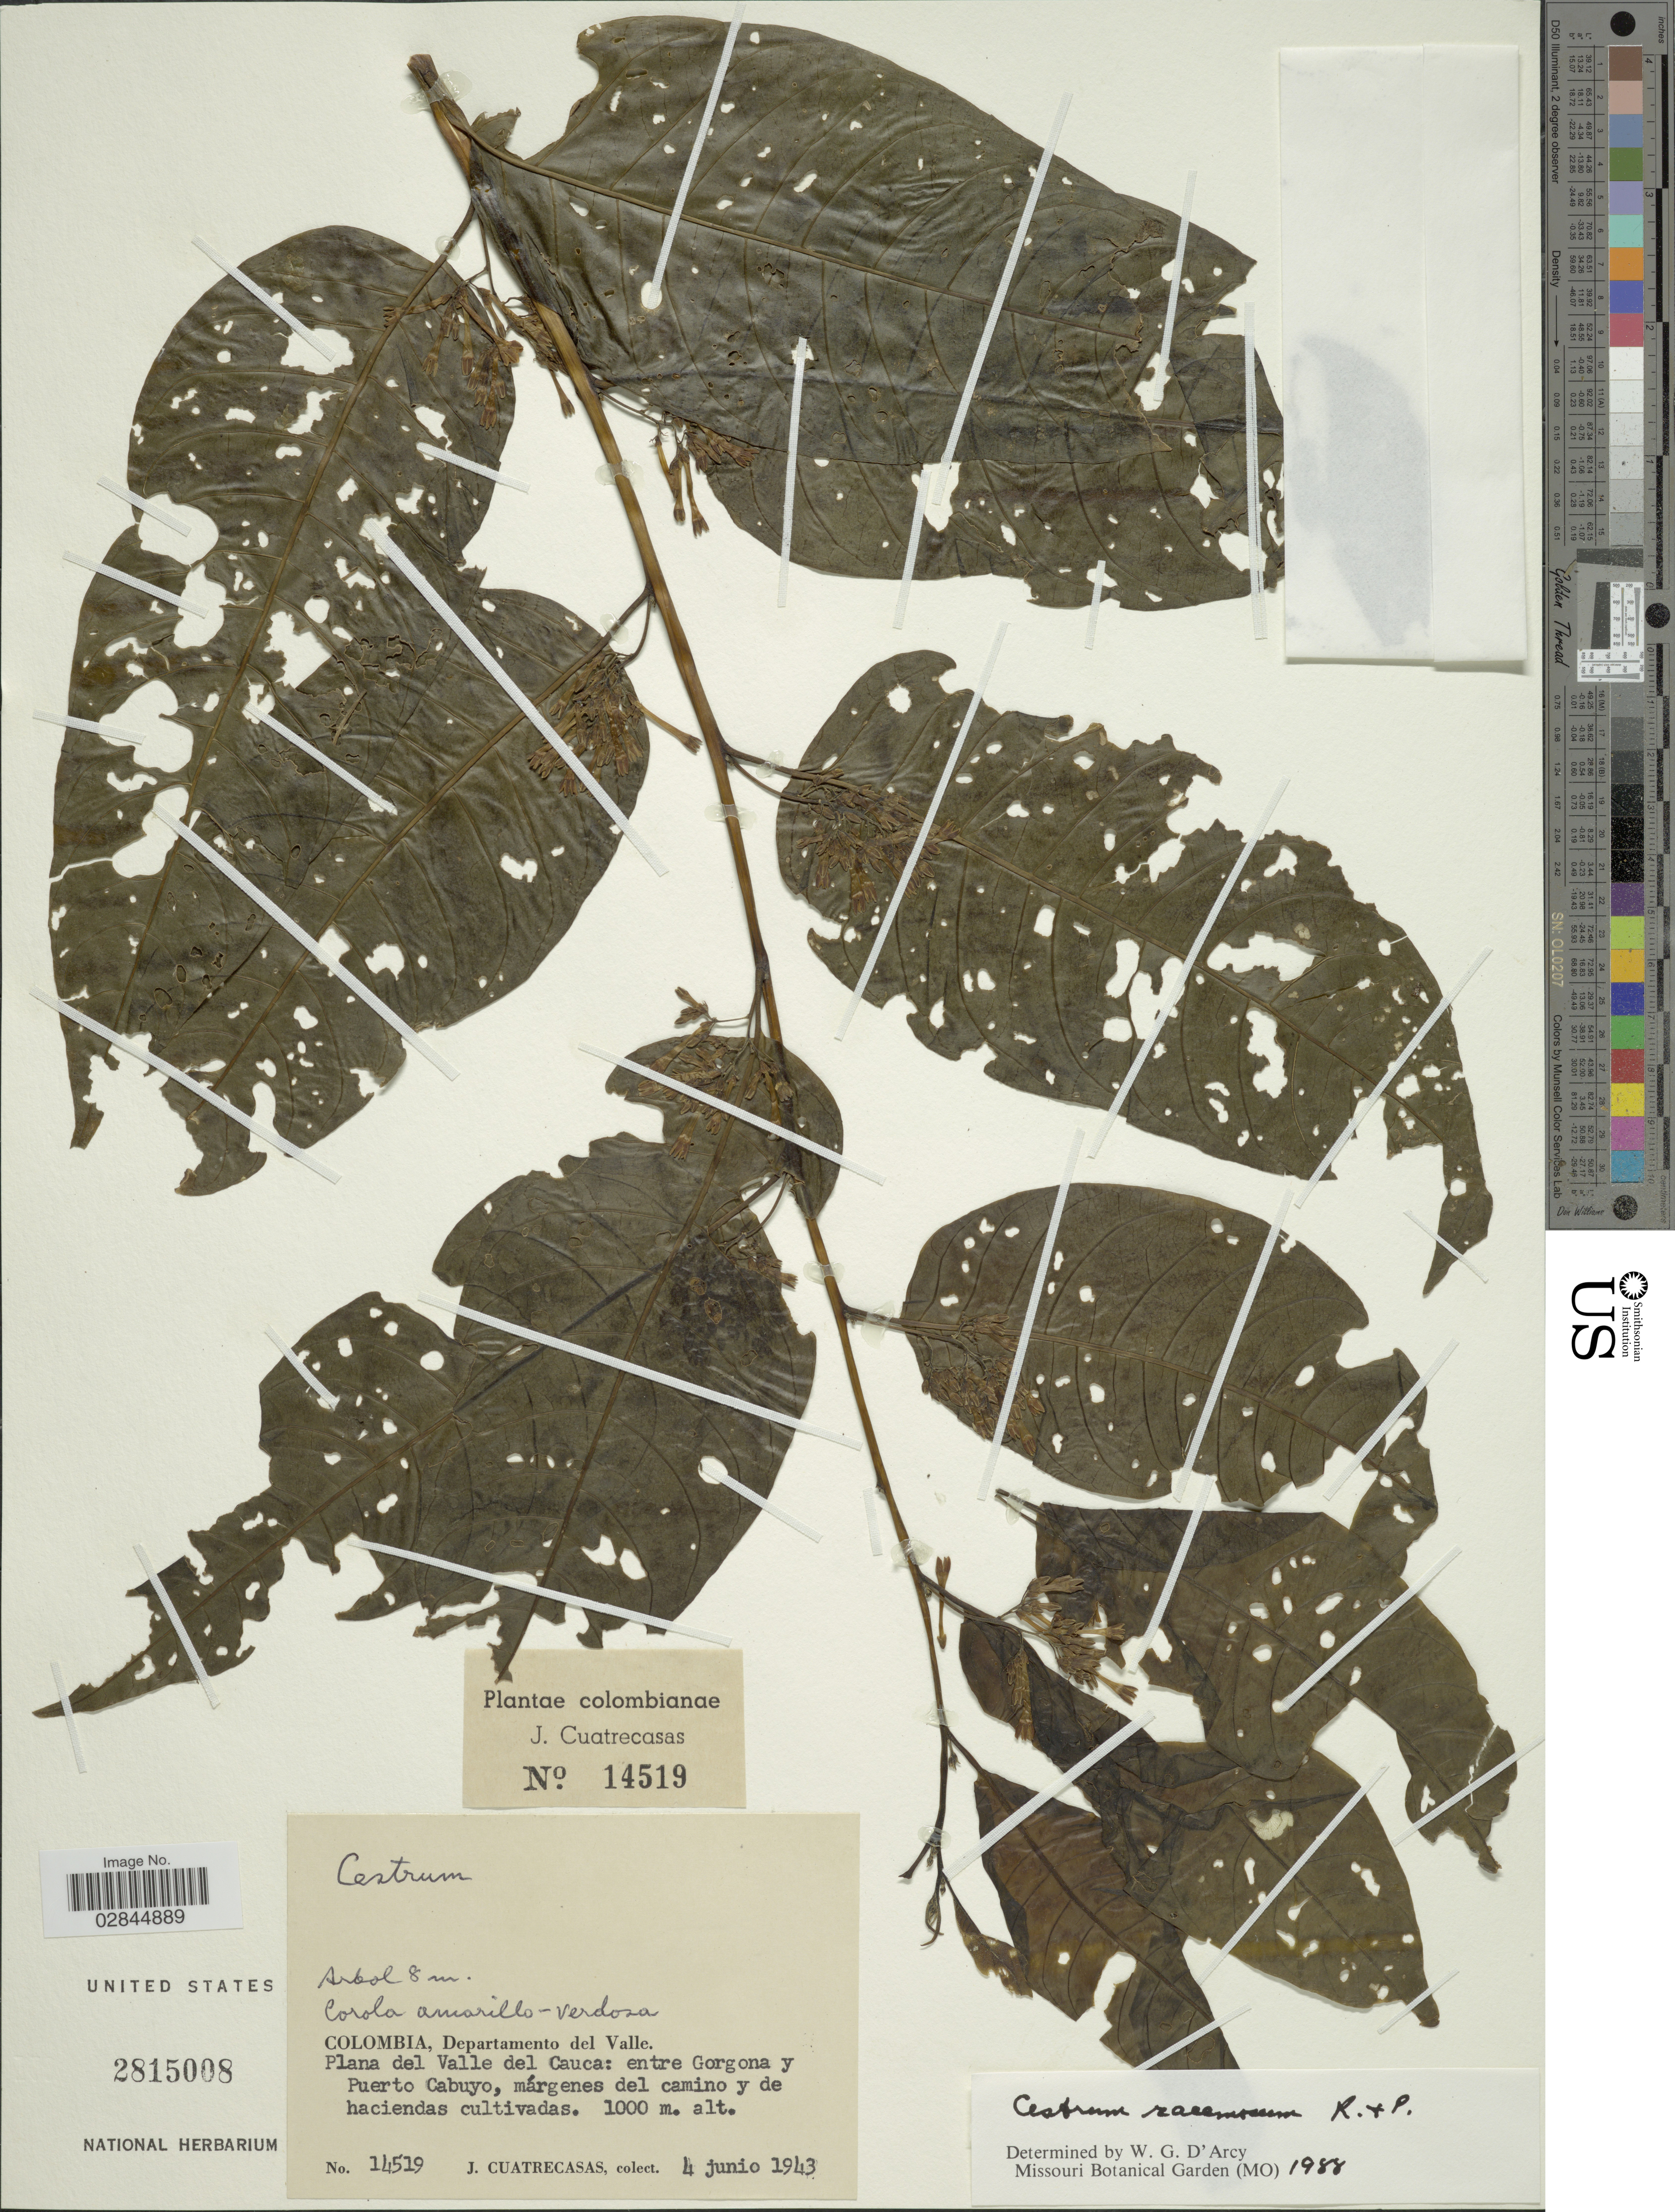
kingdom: Plantae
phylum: Tracheophyta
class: Magnoliopsida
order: Solanales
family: Solanaceae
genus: Cestrum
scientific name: Cestrum racemosum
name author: Ruiz & Pav.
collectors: J. Cuatrecasas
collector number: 14519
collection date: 1943-06-04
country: Colombia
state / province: Valle del Cauca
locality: Departamento del Valle. Plana del Valle del Cauca: entre Gorgona y Puerto Cabuyo, márgenes del camino y de haciendas cultivadas.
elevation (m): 1000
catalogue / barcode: US 2815008